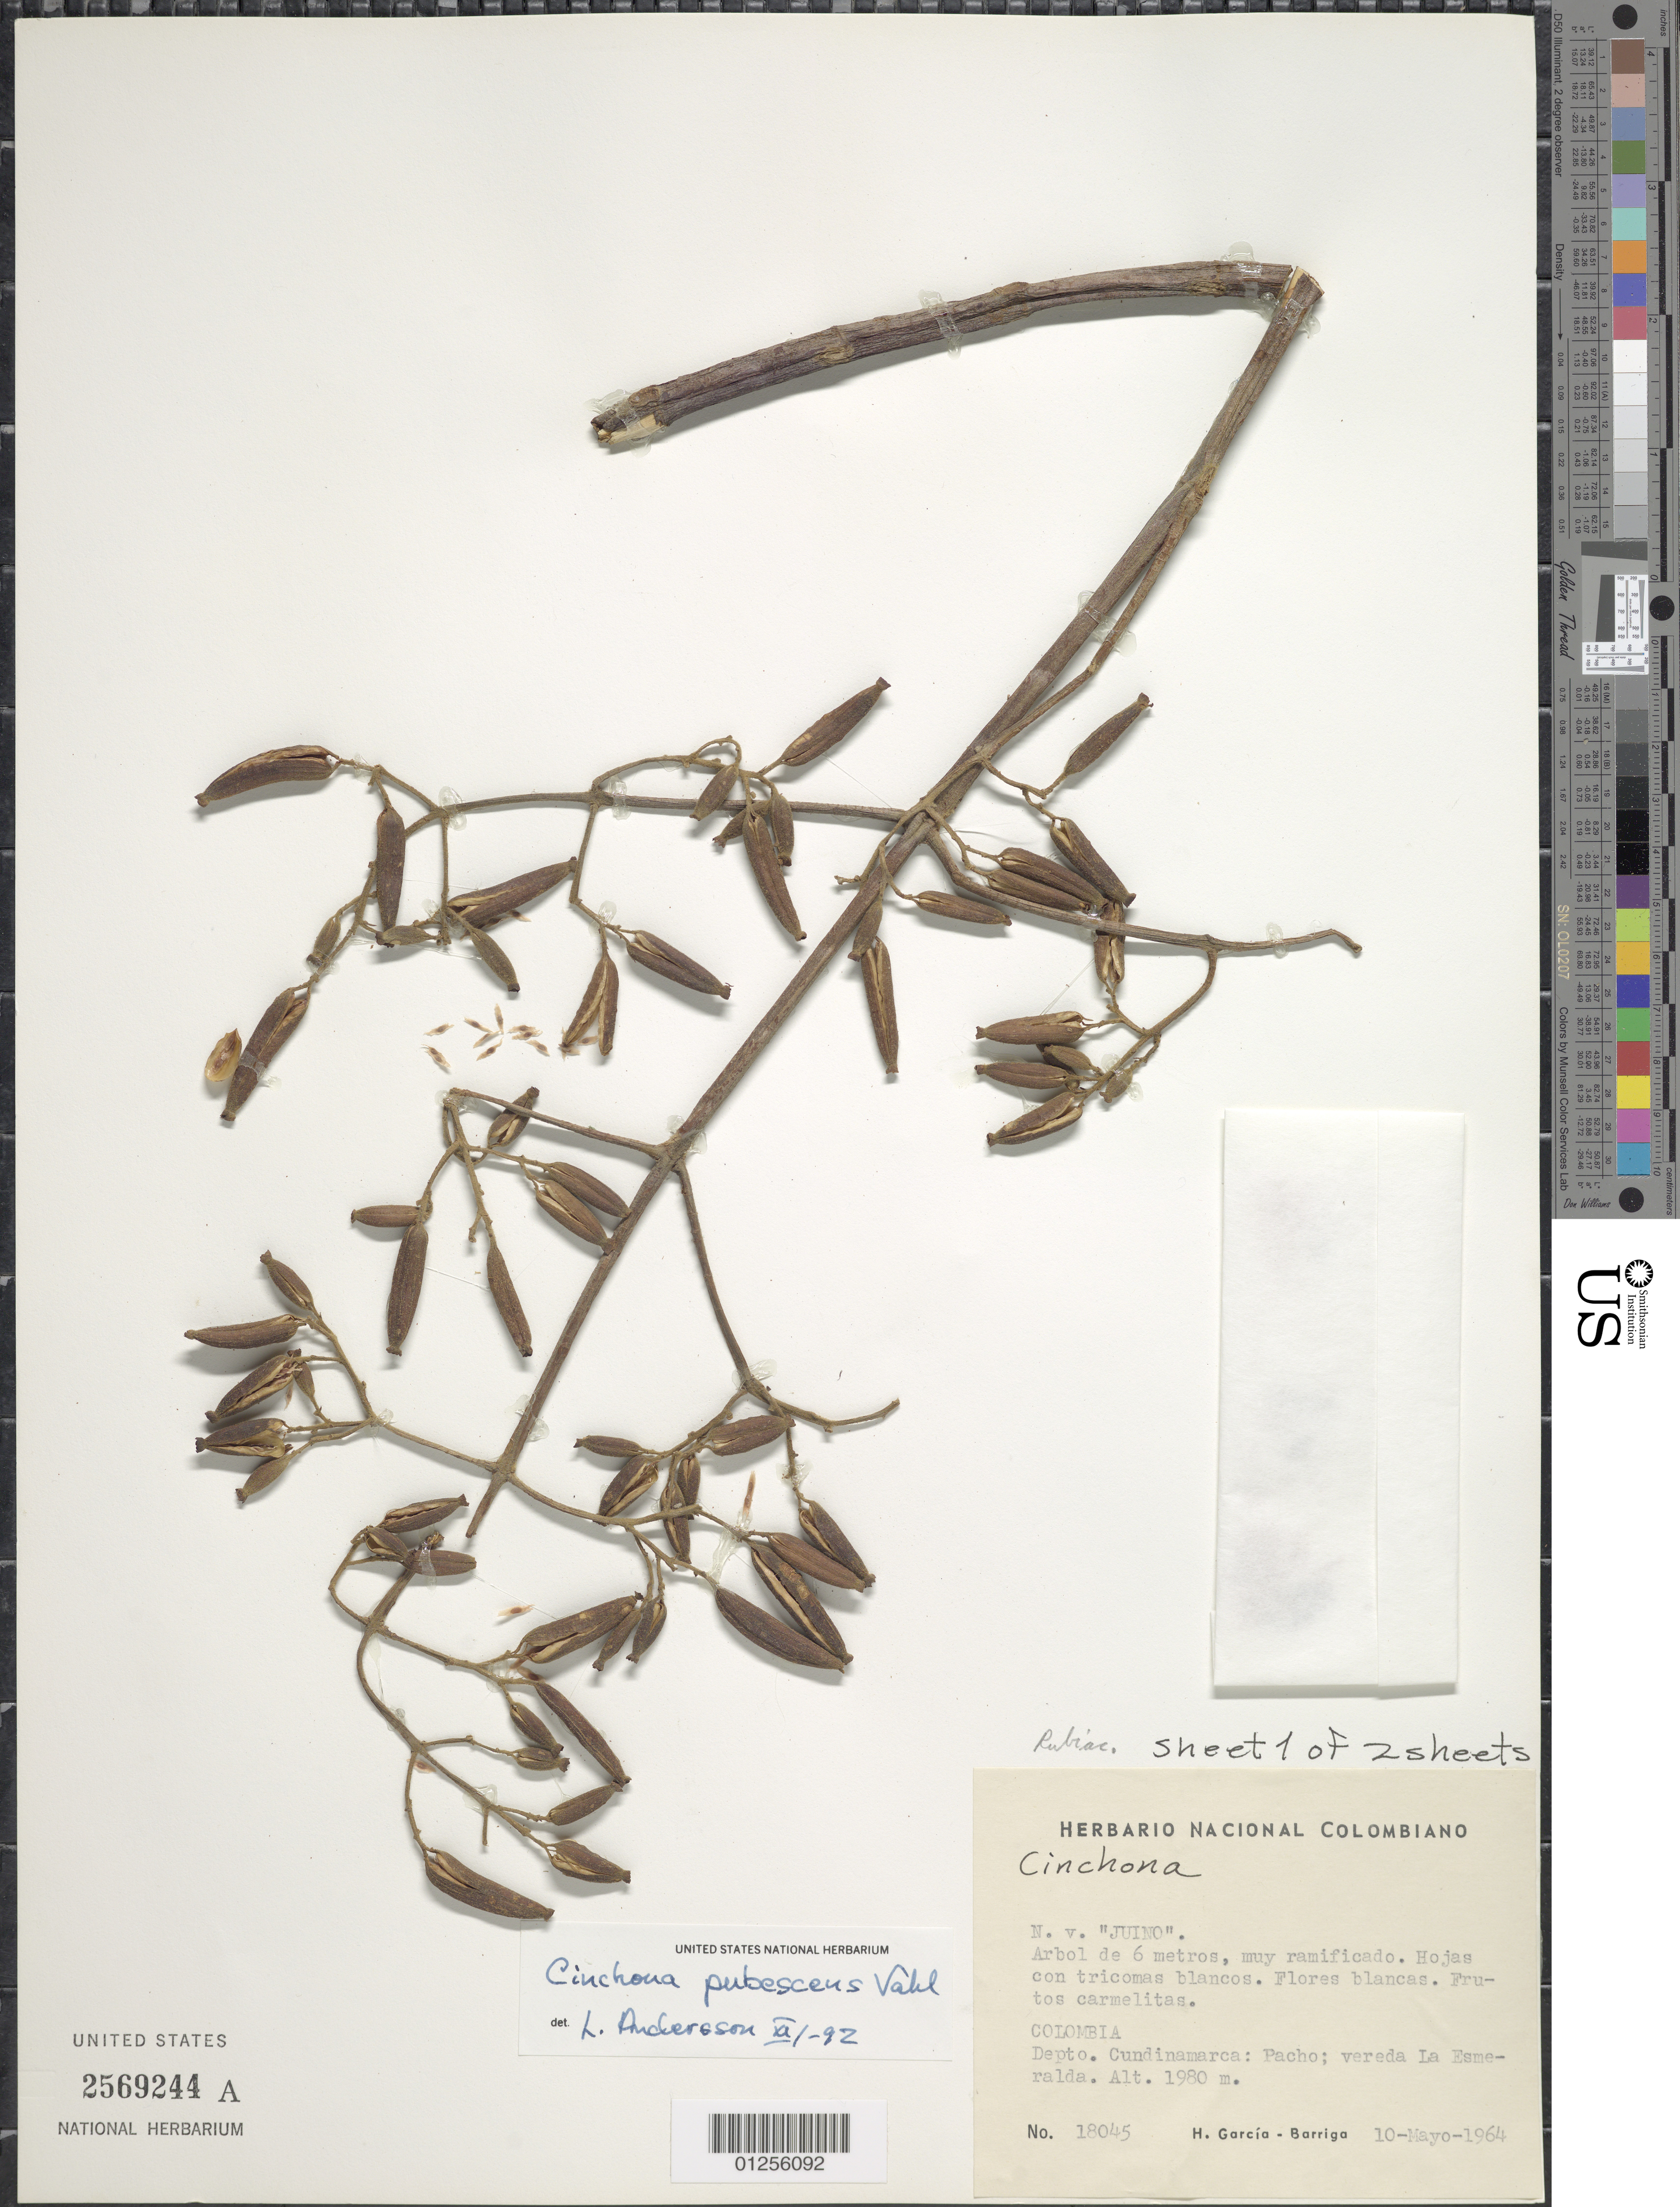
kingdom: Plantae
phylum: Tracheophyta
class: Magnoliopsida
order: Gentianales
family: Rubiaceae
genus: Cinchona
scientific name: Cinchona pubescens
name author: Vahl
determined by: Andersson, [Bengt] Lennart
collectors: H. García Barriga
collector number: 18045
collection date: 1964-05-10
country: Colombia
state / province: Cundinamarca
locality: Pacho; vereda La Esmeralda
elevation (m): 1980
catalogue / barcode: US 2569244A